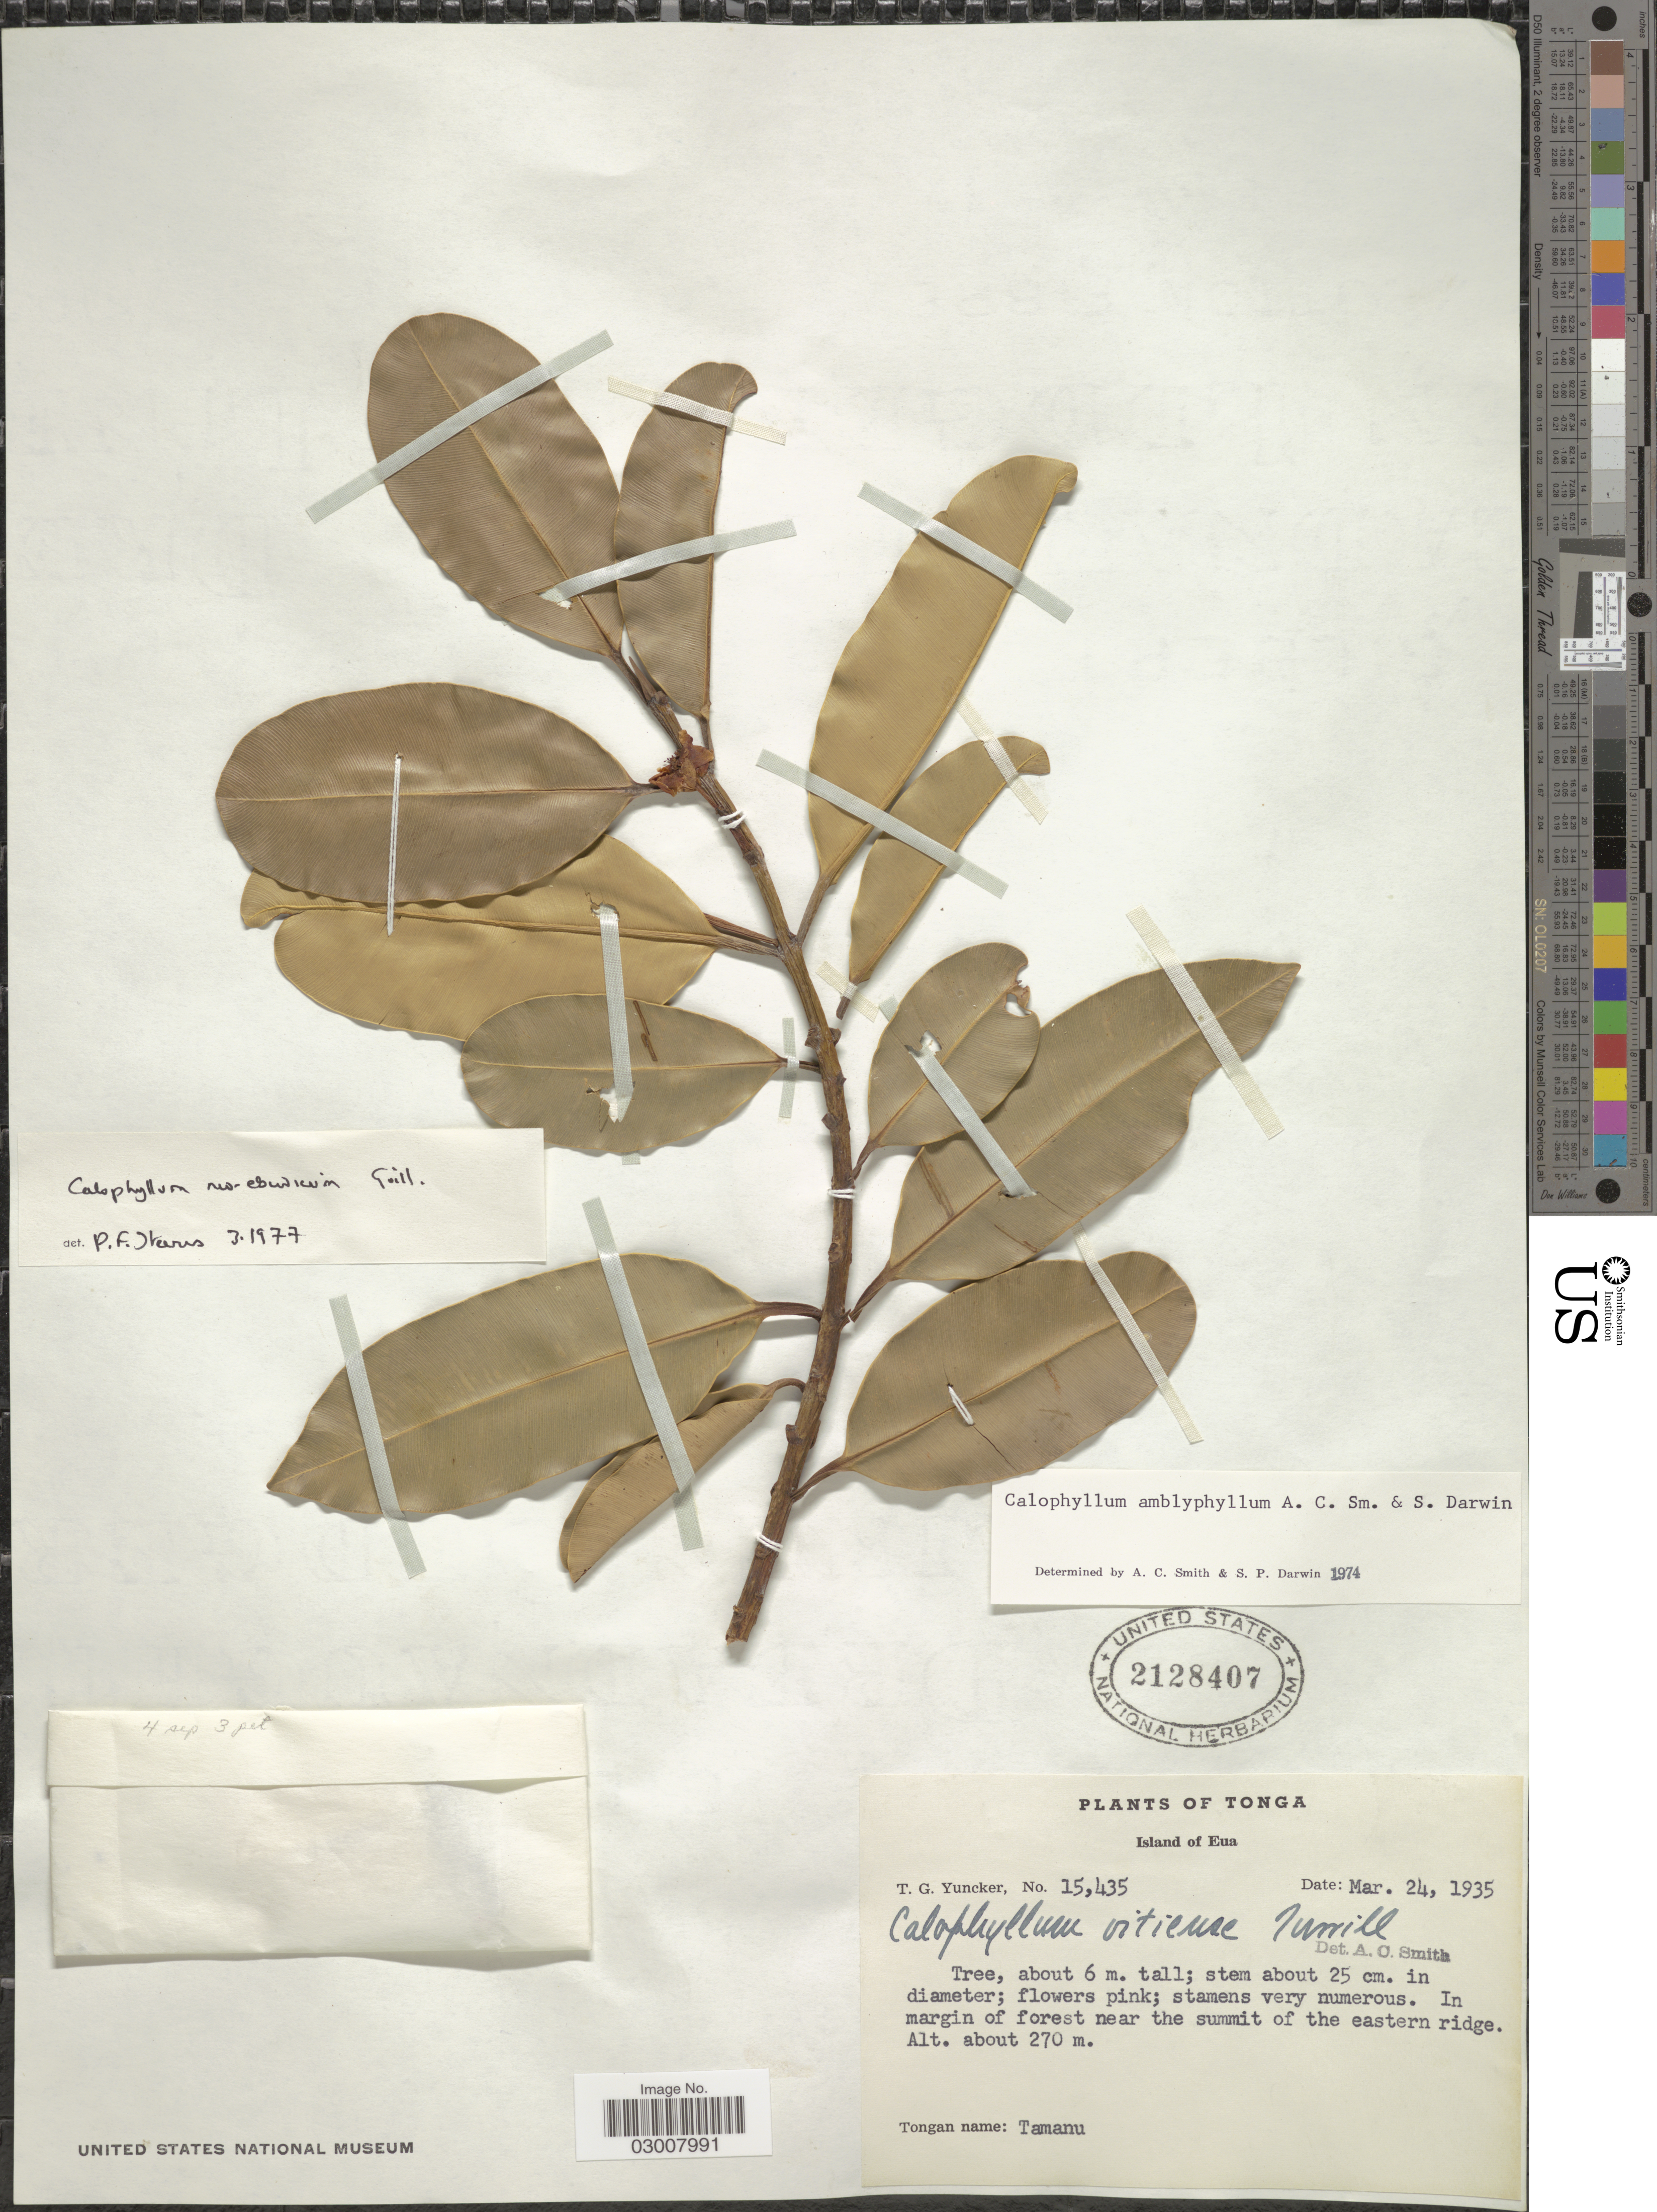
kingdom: Plantae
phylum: Tracheophyta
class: Magnoliopsida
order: Malpighiales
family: Calophyllaceae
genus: Calophyllum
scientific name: Calophyllum neoebudicum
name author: Guillaumin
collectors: T. G. Yuncker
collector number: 15435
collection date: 1935-03-24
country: Tonga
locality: Island of Eua. In margin of forest near the summit of the eastern ridge.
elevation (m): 270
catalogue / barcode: US 2128407